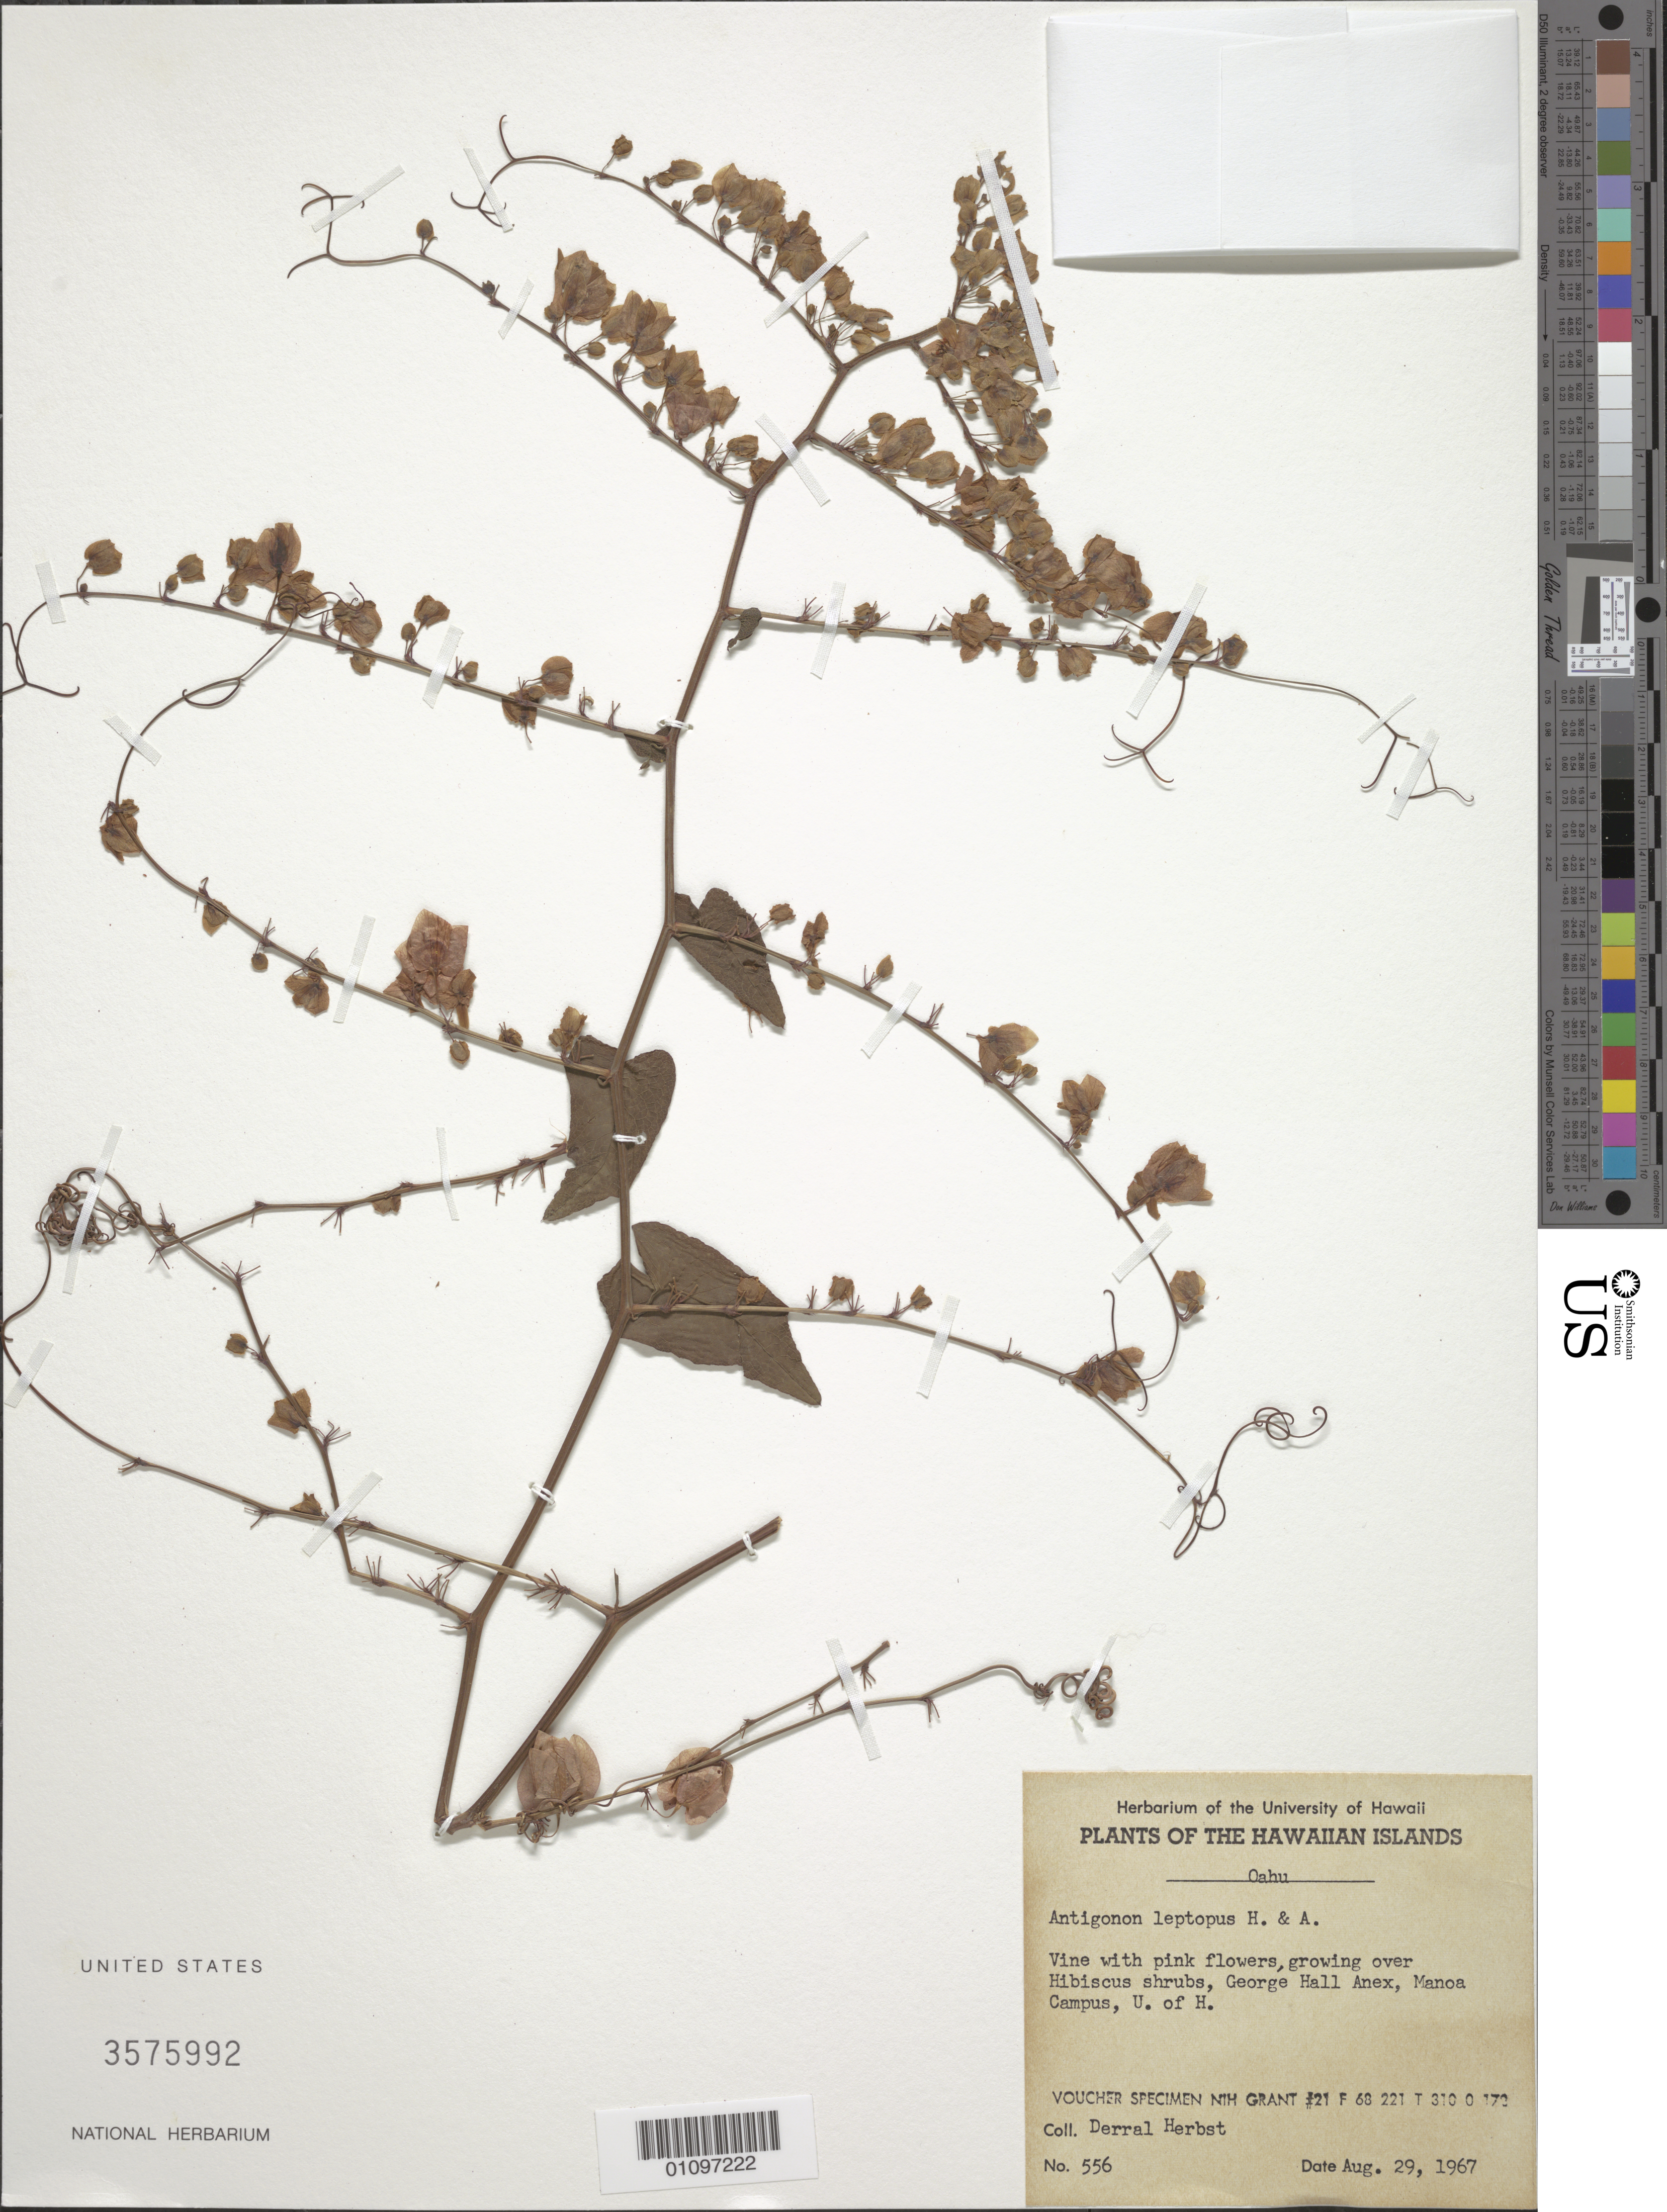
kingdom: Plantae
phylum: Tracheophyta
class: Magnoliopsida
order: Caryophyllales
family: Polygonaceae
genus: Antigonon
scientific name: Antigonon leptopus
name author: Hook. & Arn.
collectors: D. R. Herbst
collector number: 556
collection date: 1967-08-29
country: United States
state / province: Hawaii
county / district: Honolulu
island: Oahu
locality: University of Hawaii Manoa Campus, George Hall anex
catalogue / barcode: US 3575992